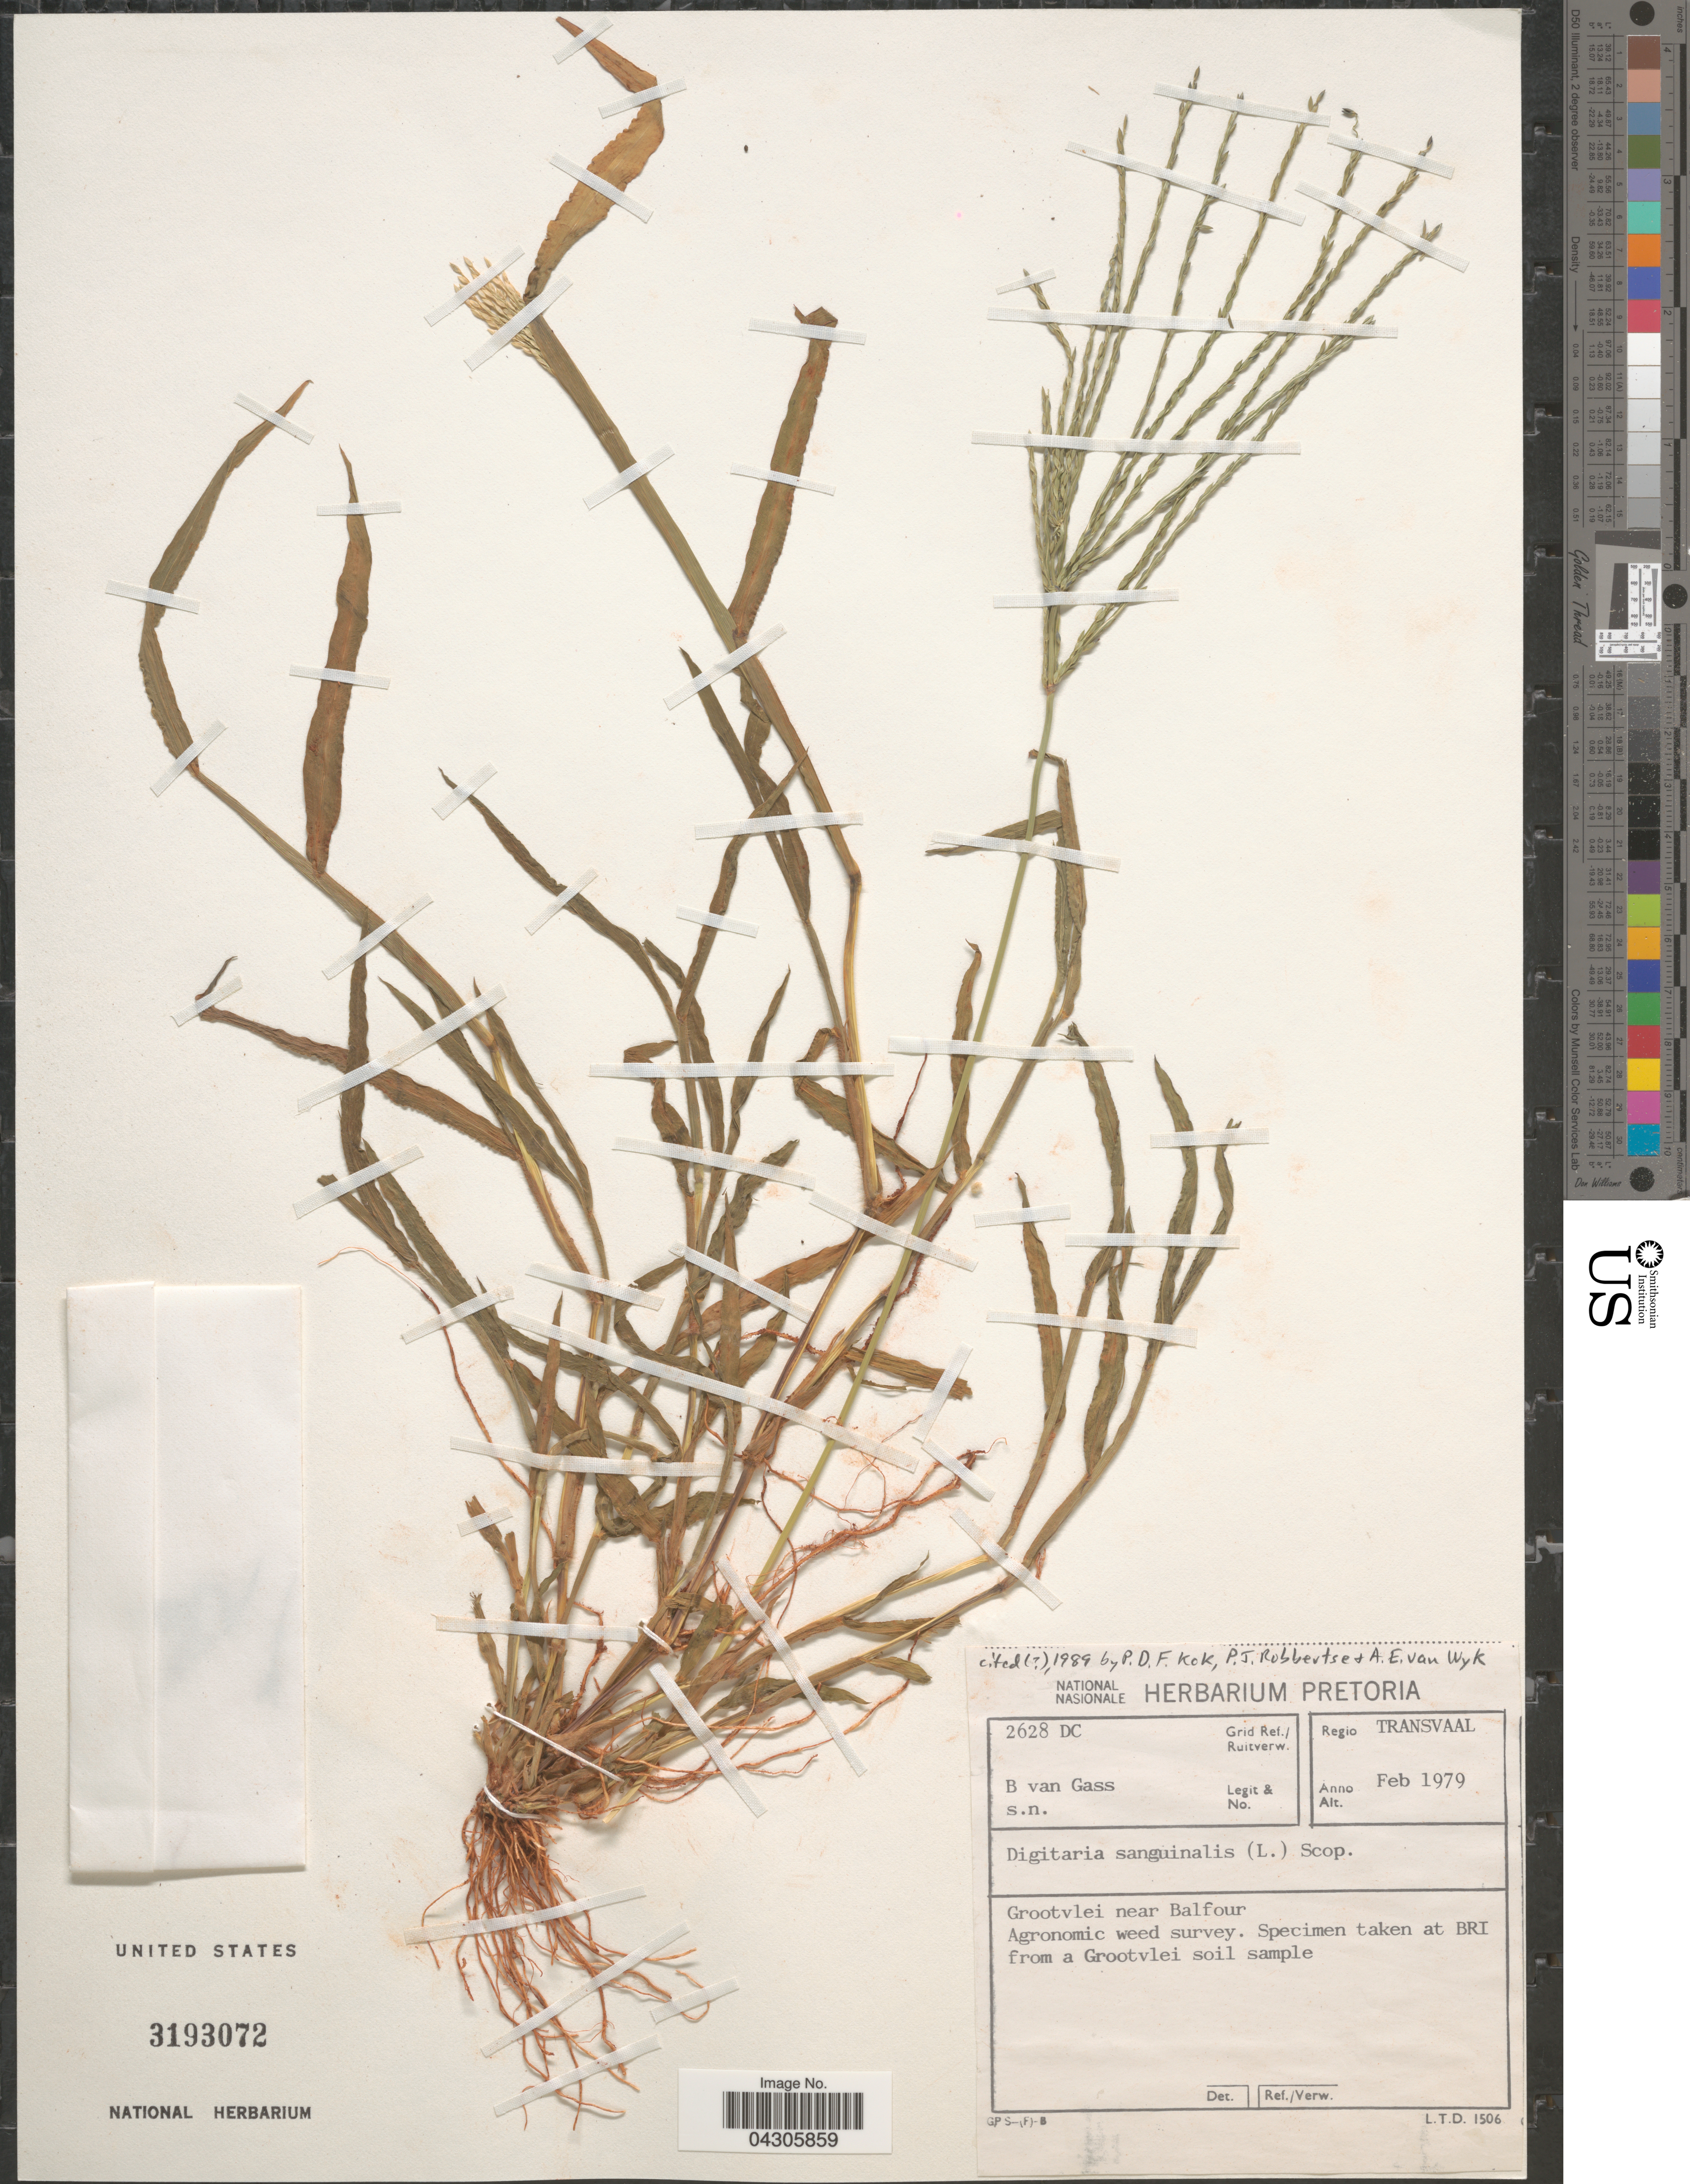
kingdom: Plantae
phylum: Tracheophyta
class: Liliopsida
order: Poales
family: Poaceae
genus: Digitaria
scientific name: Digitaria sanguinalis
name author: (L.) Scop.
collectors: B. Gass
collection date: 1979-02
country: South Africa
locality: Gird. Ref./ Ruitverw. 2628DC. Regio Transvaal. Grootvlei near Balfour. Agronomic weed survey.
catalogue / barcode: US 3193072